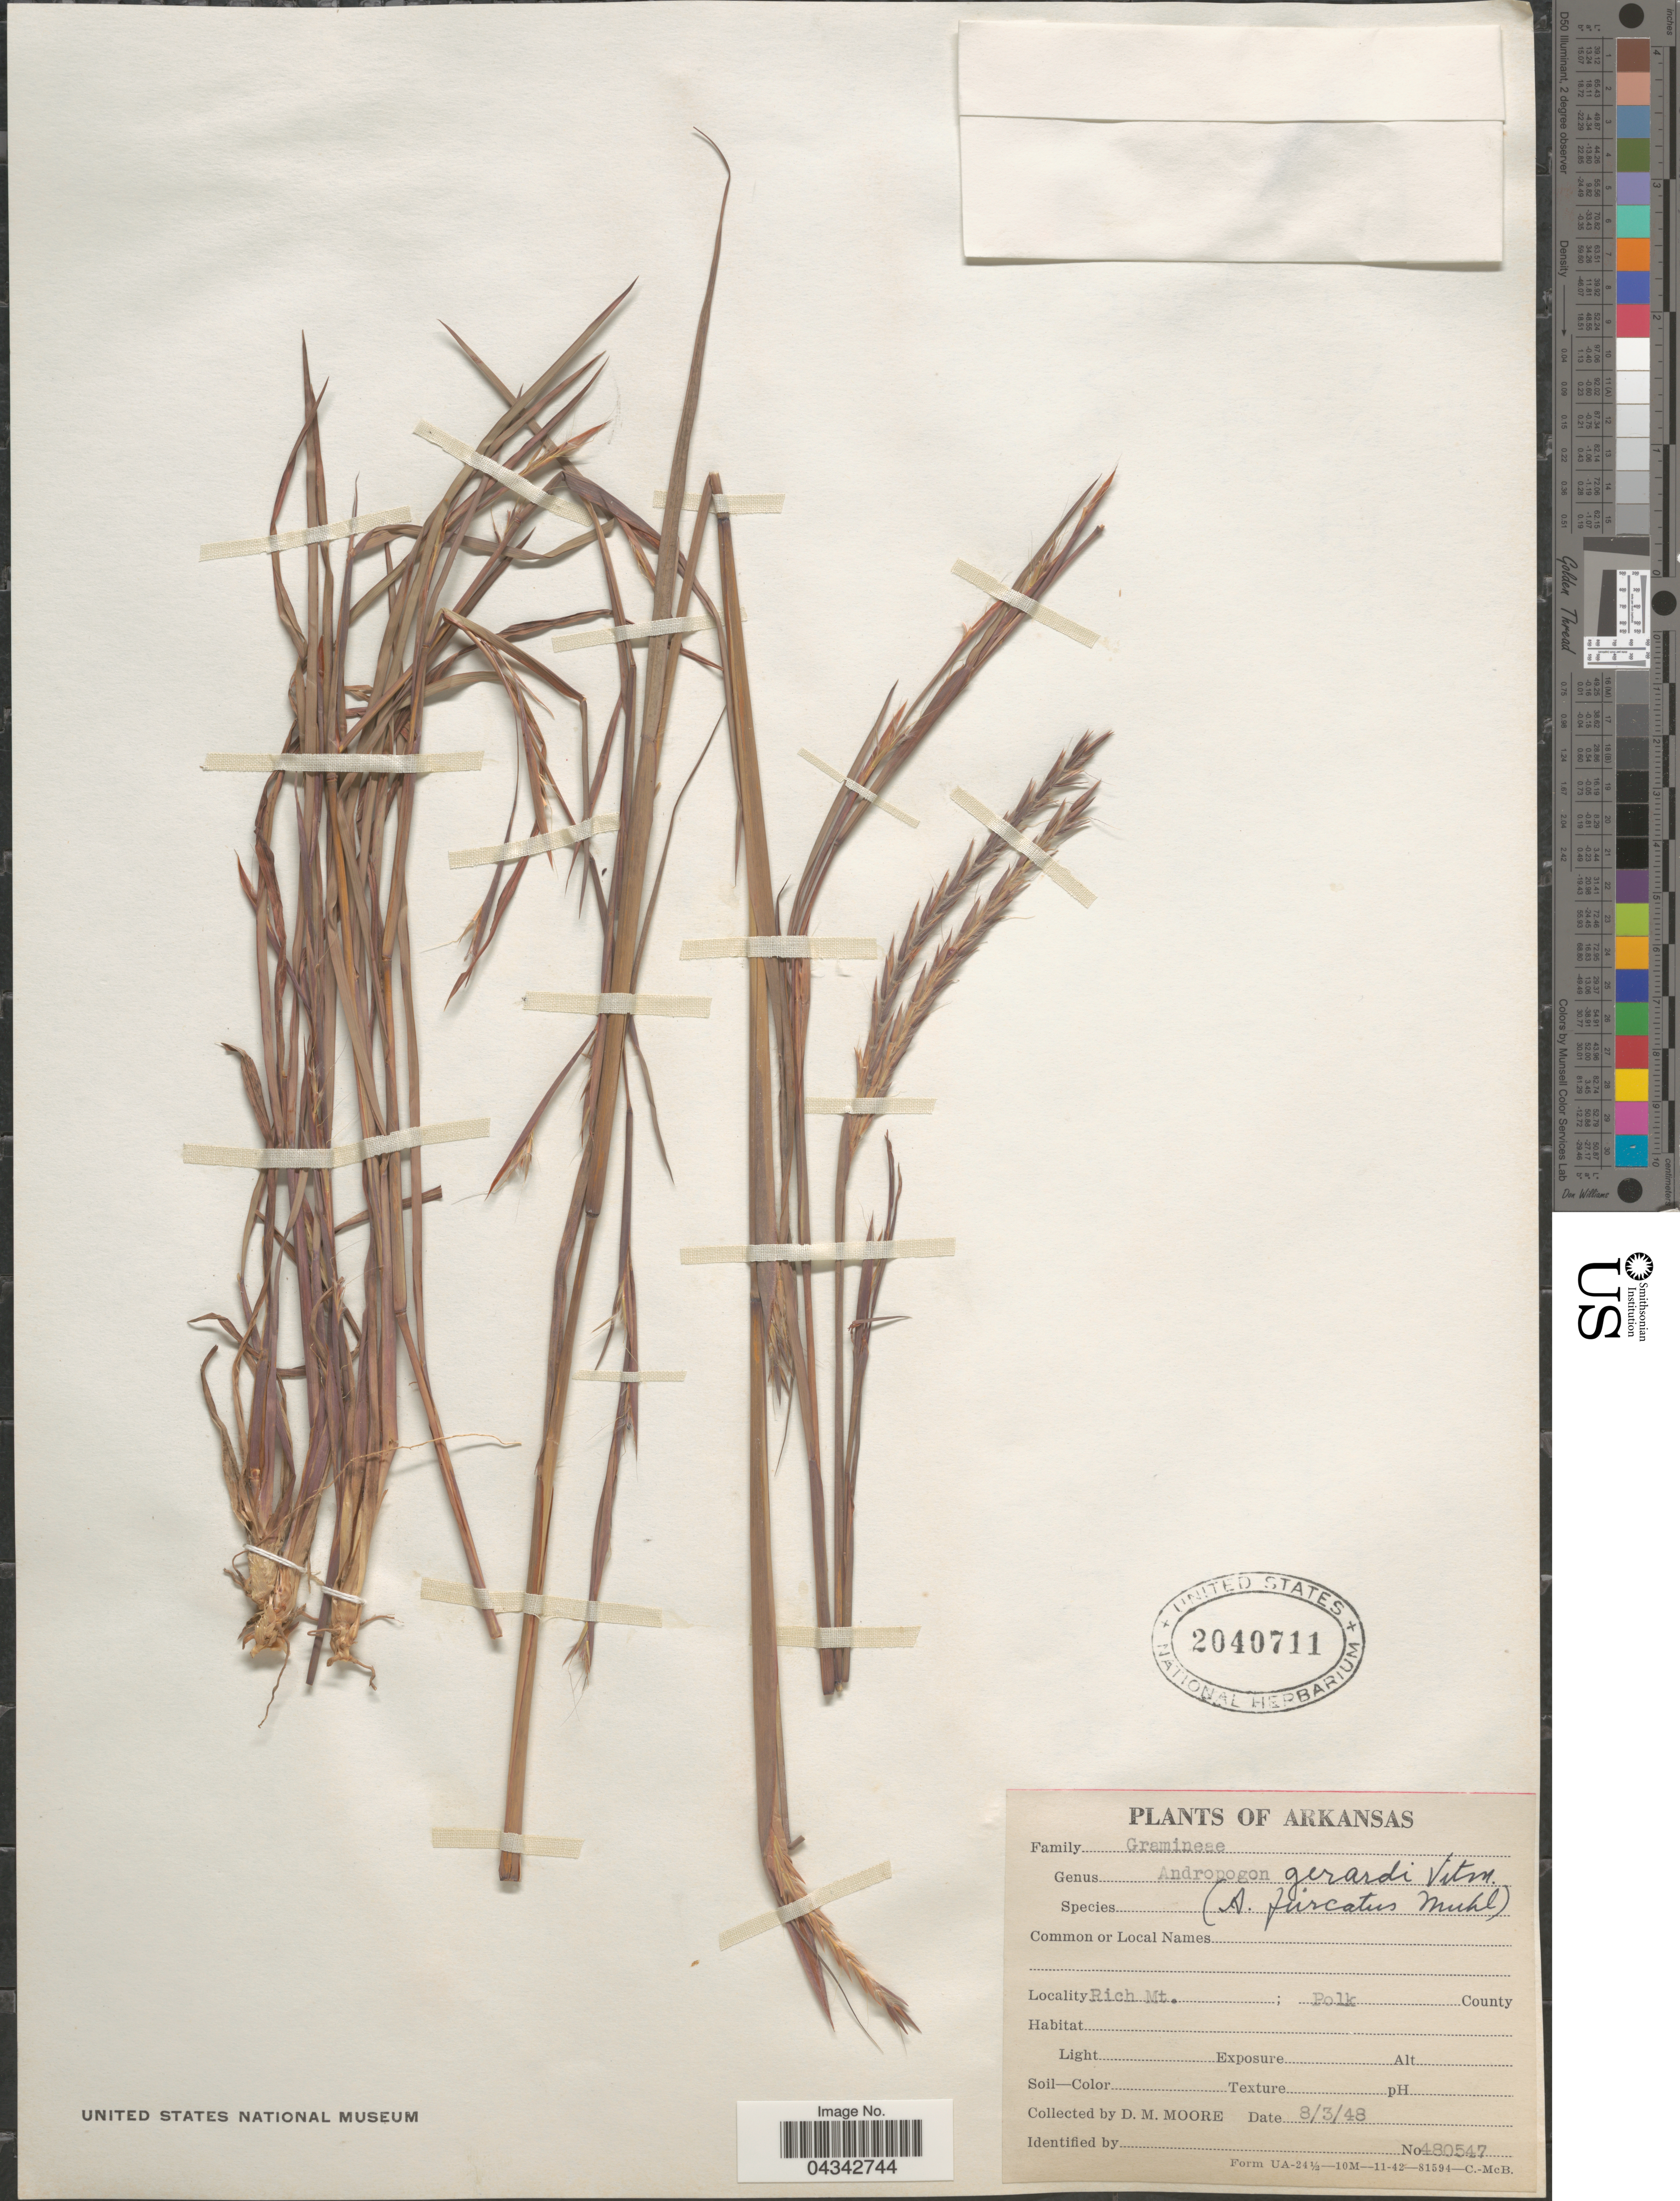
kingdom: Plantae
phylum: Tracheophyta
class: Liliopsida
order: Poales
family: Poaceae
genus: Andropogon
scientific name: Andropogon gerardii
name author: Vitman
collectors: D. Moore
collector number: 480547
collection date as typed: Transcribed d/m/y: 3/8/48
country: United States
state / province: Arkansas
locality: Rich Mt.: Polk County.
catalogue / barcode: US 2040711